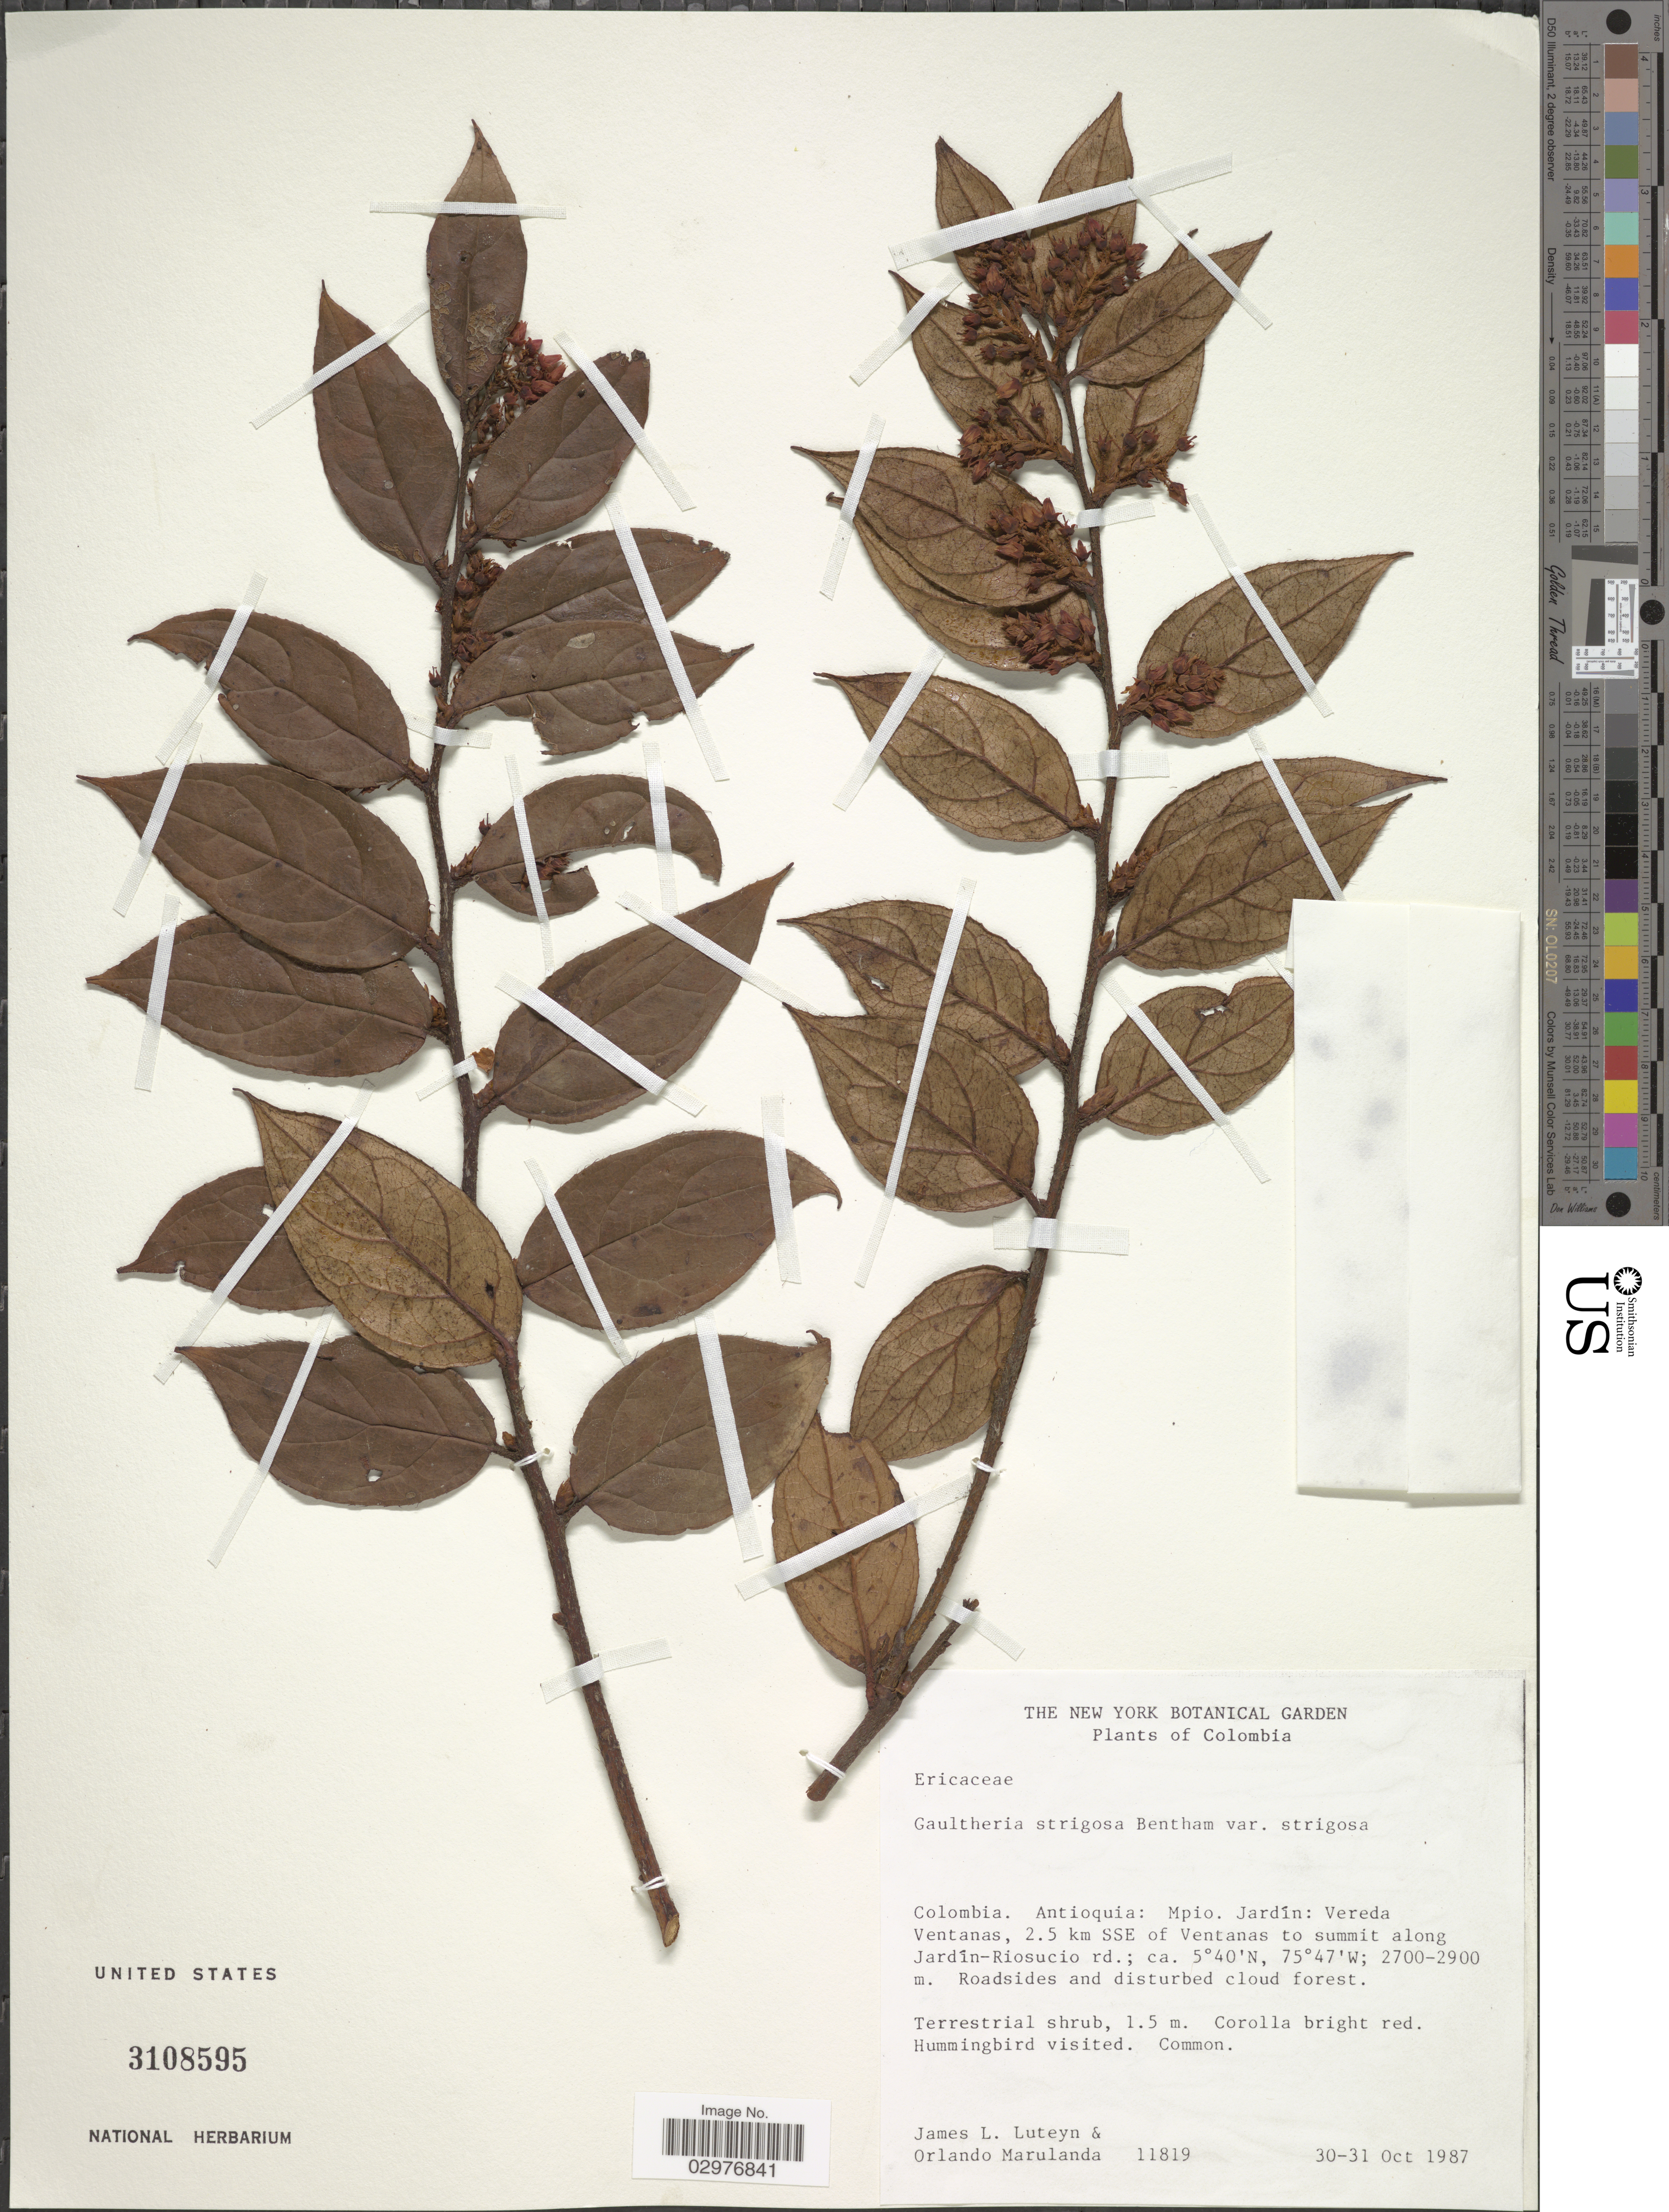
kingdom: Plantae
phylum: Tracheophyta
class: Magnoliopsida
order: Ericales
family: Ericaceae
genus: Gaultheria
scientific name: Gaultheria strigosa var. strigosa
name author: Benth.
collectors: J. L. Luteyn & O. Marulanda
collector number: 11819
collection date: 1987-10-30/1987-10-31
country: Colombia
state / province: Antioquia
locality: Mpio. Jardín: Vereda Ventanas, 2.5 km SSE of Ventanas to summit along Jardín-Riosucio rd.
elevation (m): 2700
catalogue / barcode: US 3108595